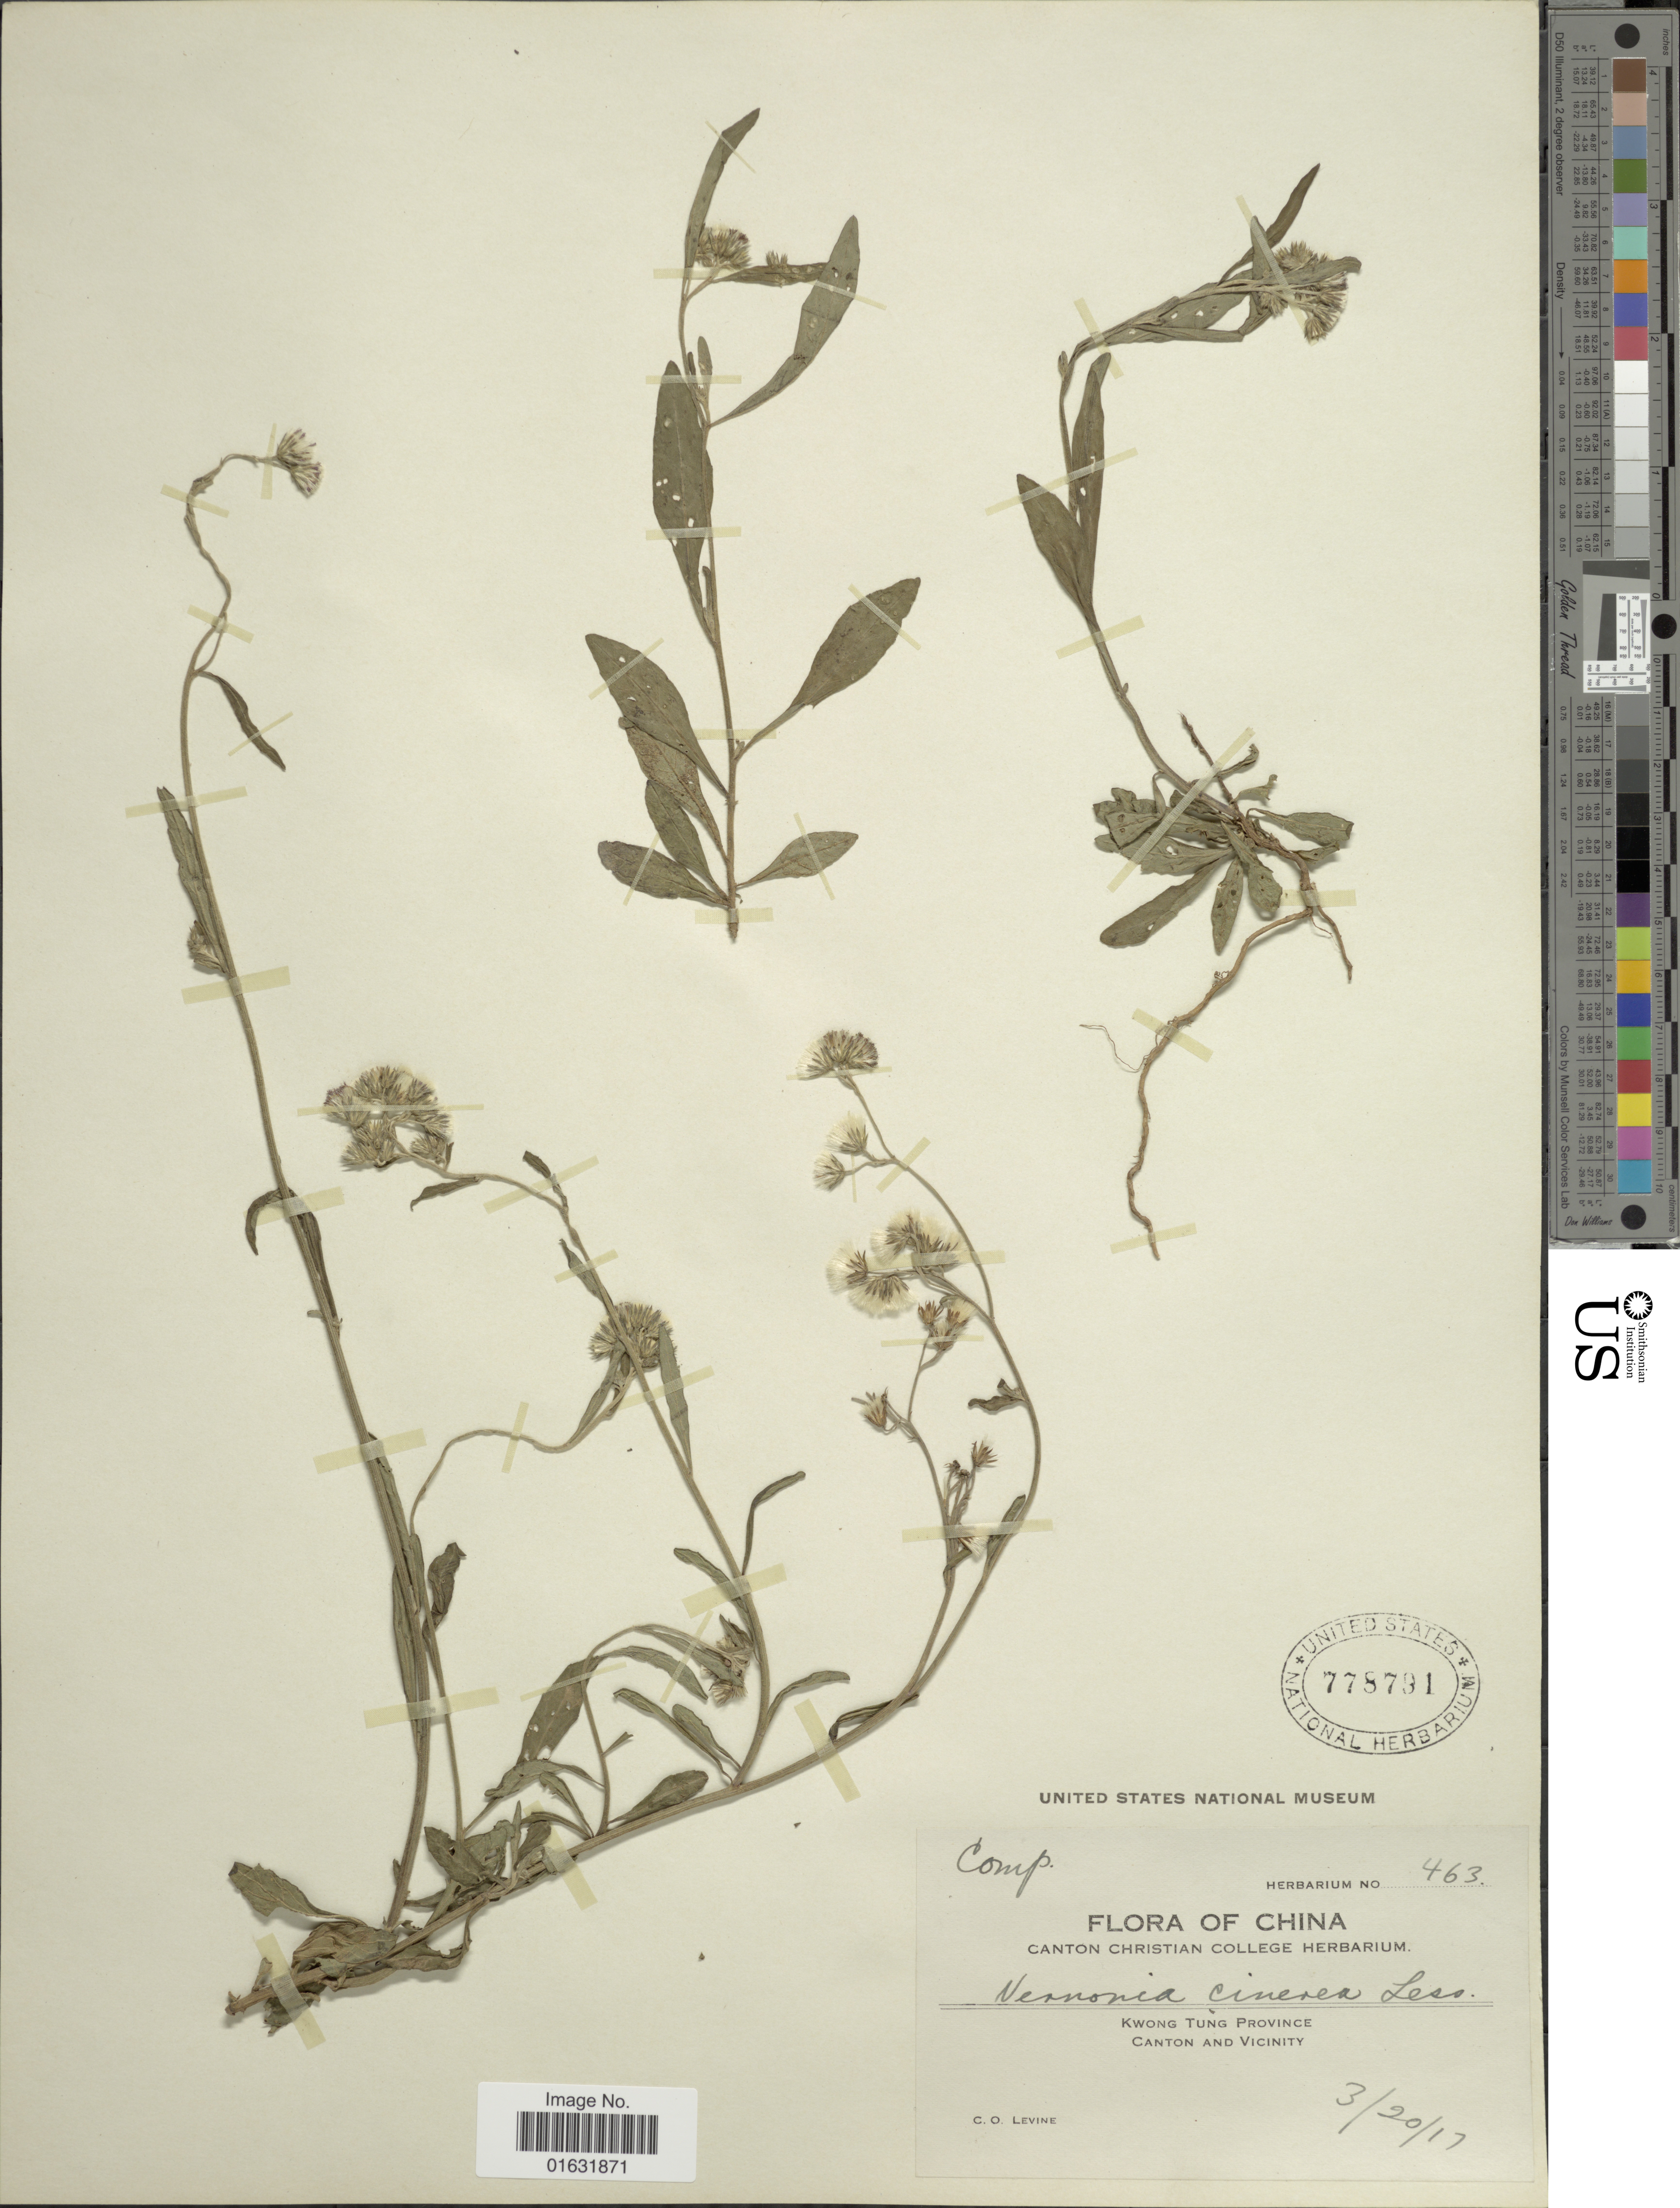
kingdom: Plantae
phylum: Tracheophyta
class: Magnoliopsida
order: Asterales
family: Asteraceae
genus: Cyanthillium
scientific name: Cyanthillium cinereum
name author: (L.) H. Rob.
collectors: C. O. Levine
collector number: Herbarium 463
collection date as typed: Transcribed d/m/y: 20/3/17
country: China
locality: Kwong Tung Province, Canton and Vicinity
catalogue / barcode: US 778791